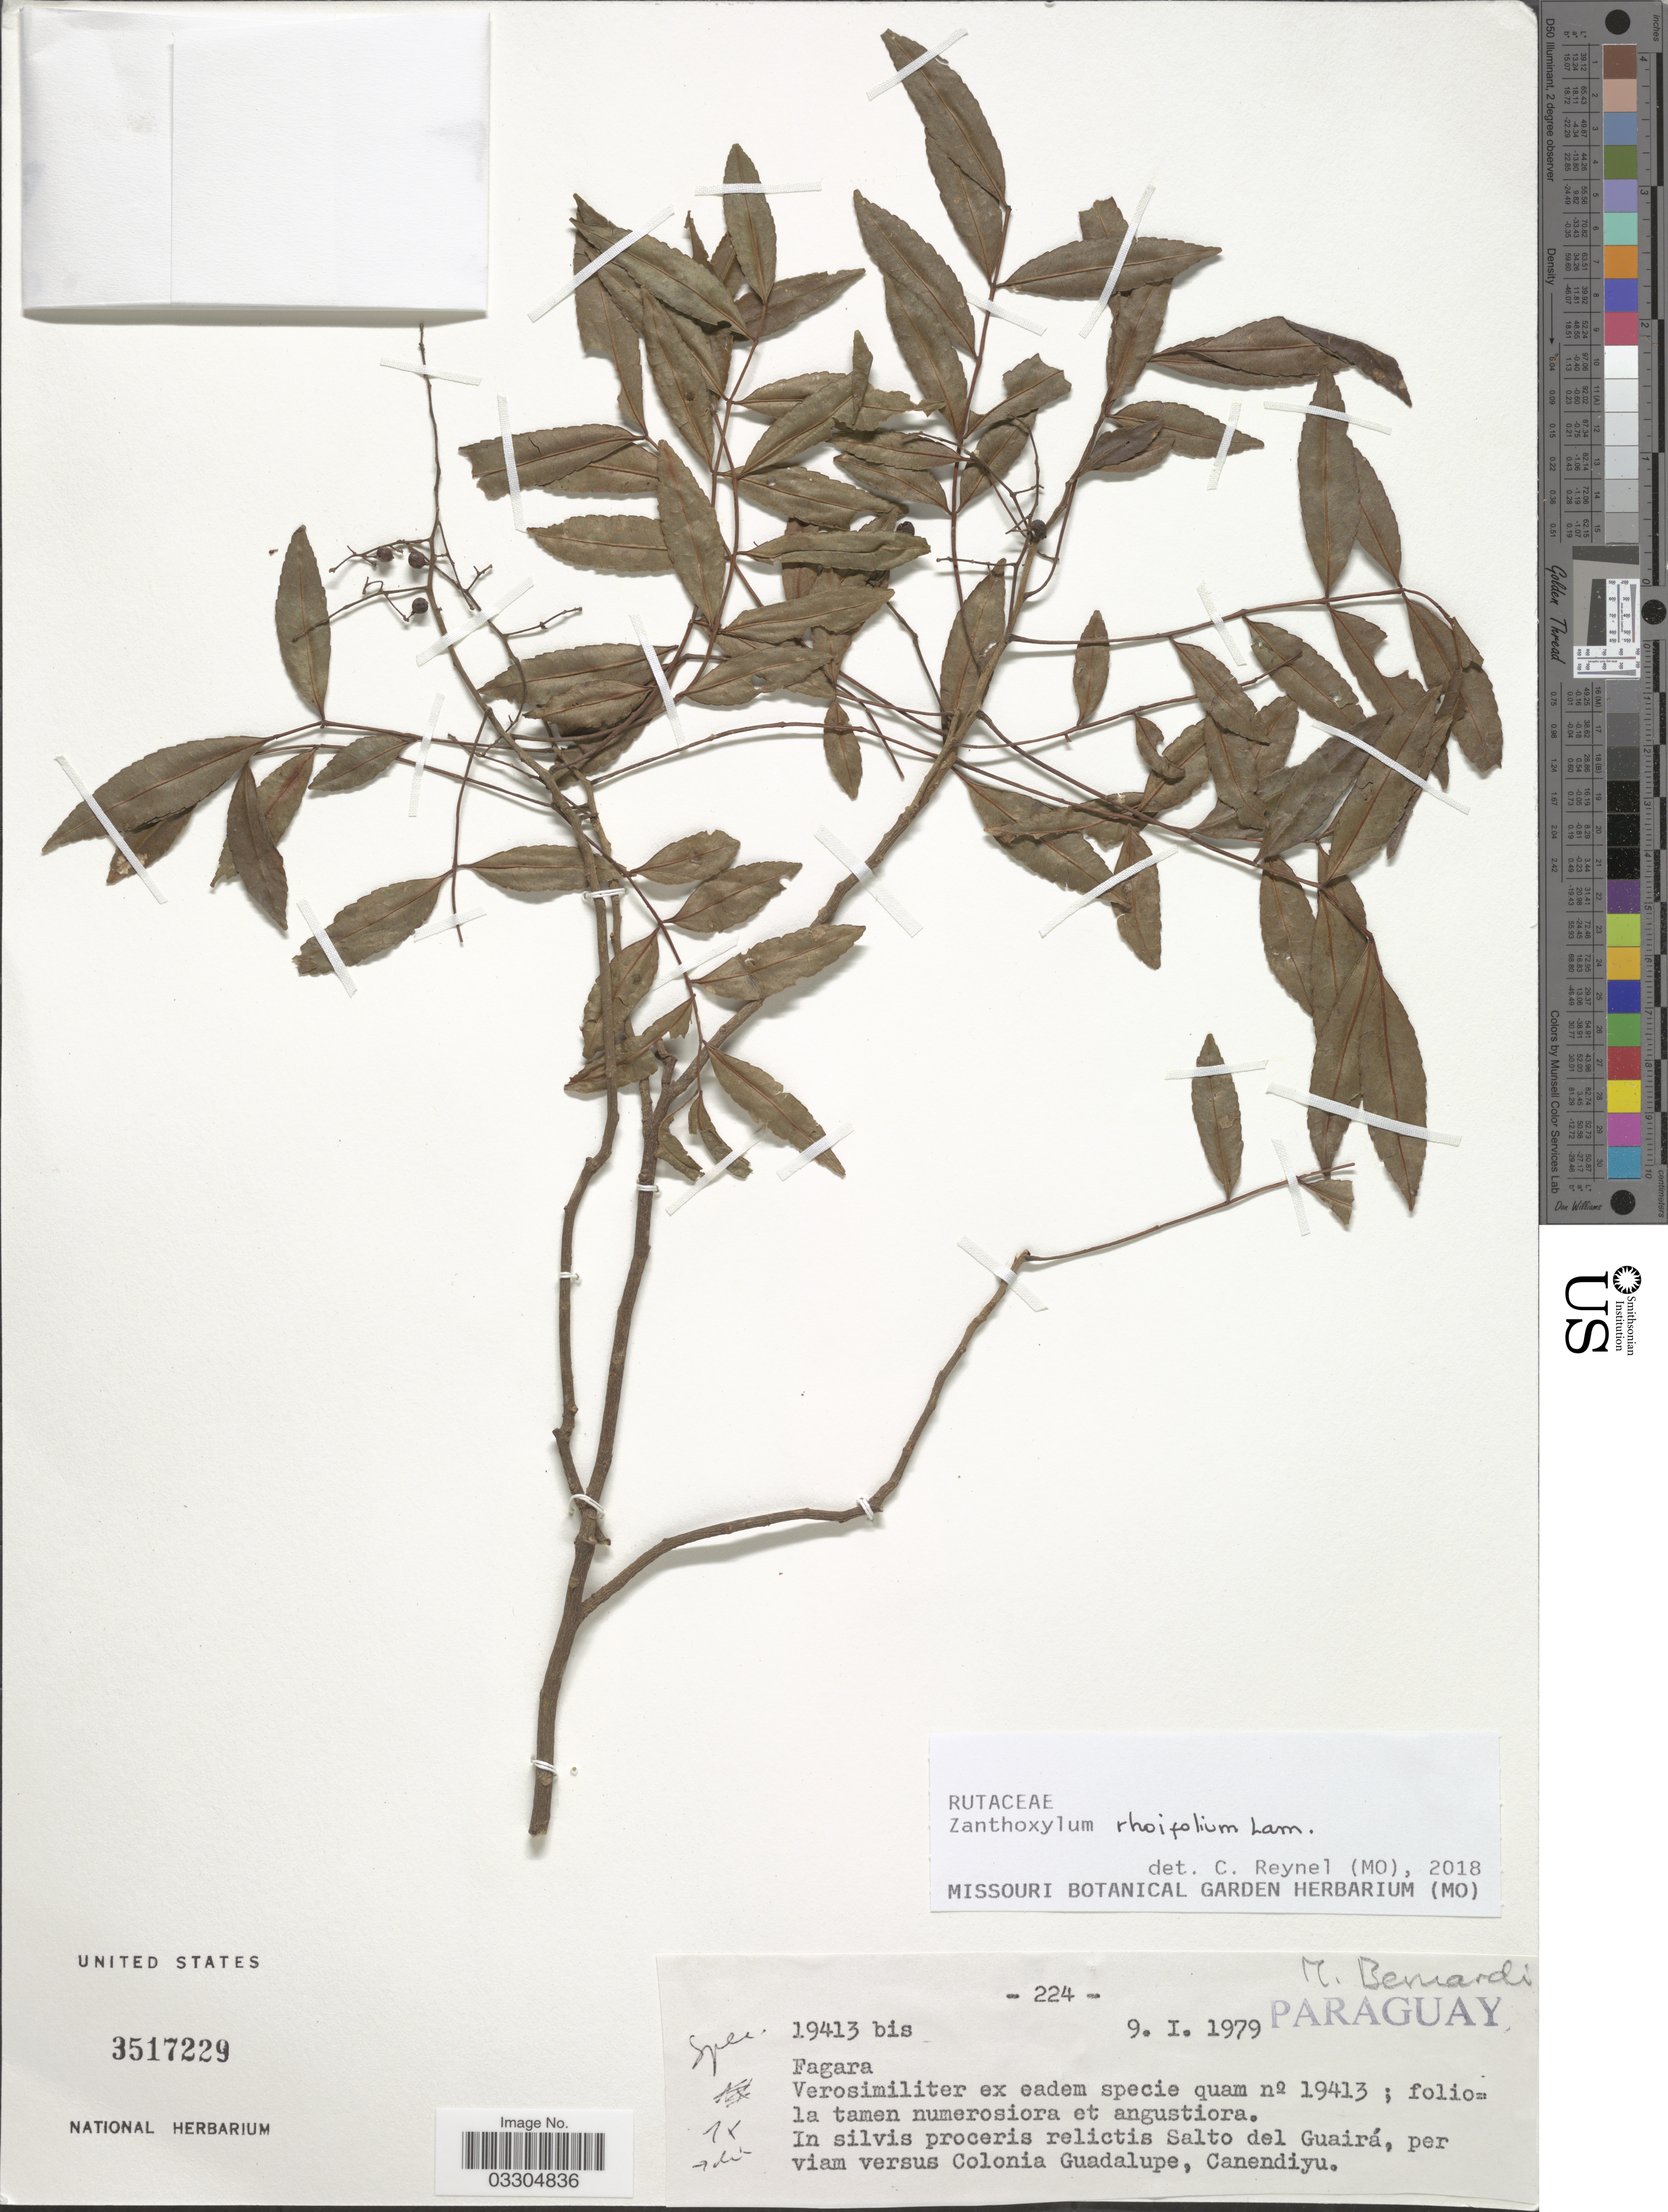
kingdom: Plantae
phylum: Tracheophyta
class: Magnoliopsida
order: Sapindales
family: Rutaceae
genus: Zanthoxylum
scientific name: Zanthoxylum rhoifolium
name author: Lam.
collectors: M. Bernardi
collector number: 19413 bis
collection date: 1979-01-09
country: Paraguay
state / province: Guaira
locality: In silvis proceris relictis Salto del Guairá, per viam versus Colonia Guadalupe, Canendiyu.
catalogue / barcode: US 3517229